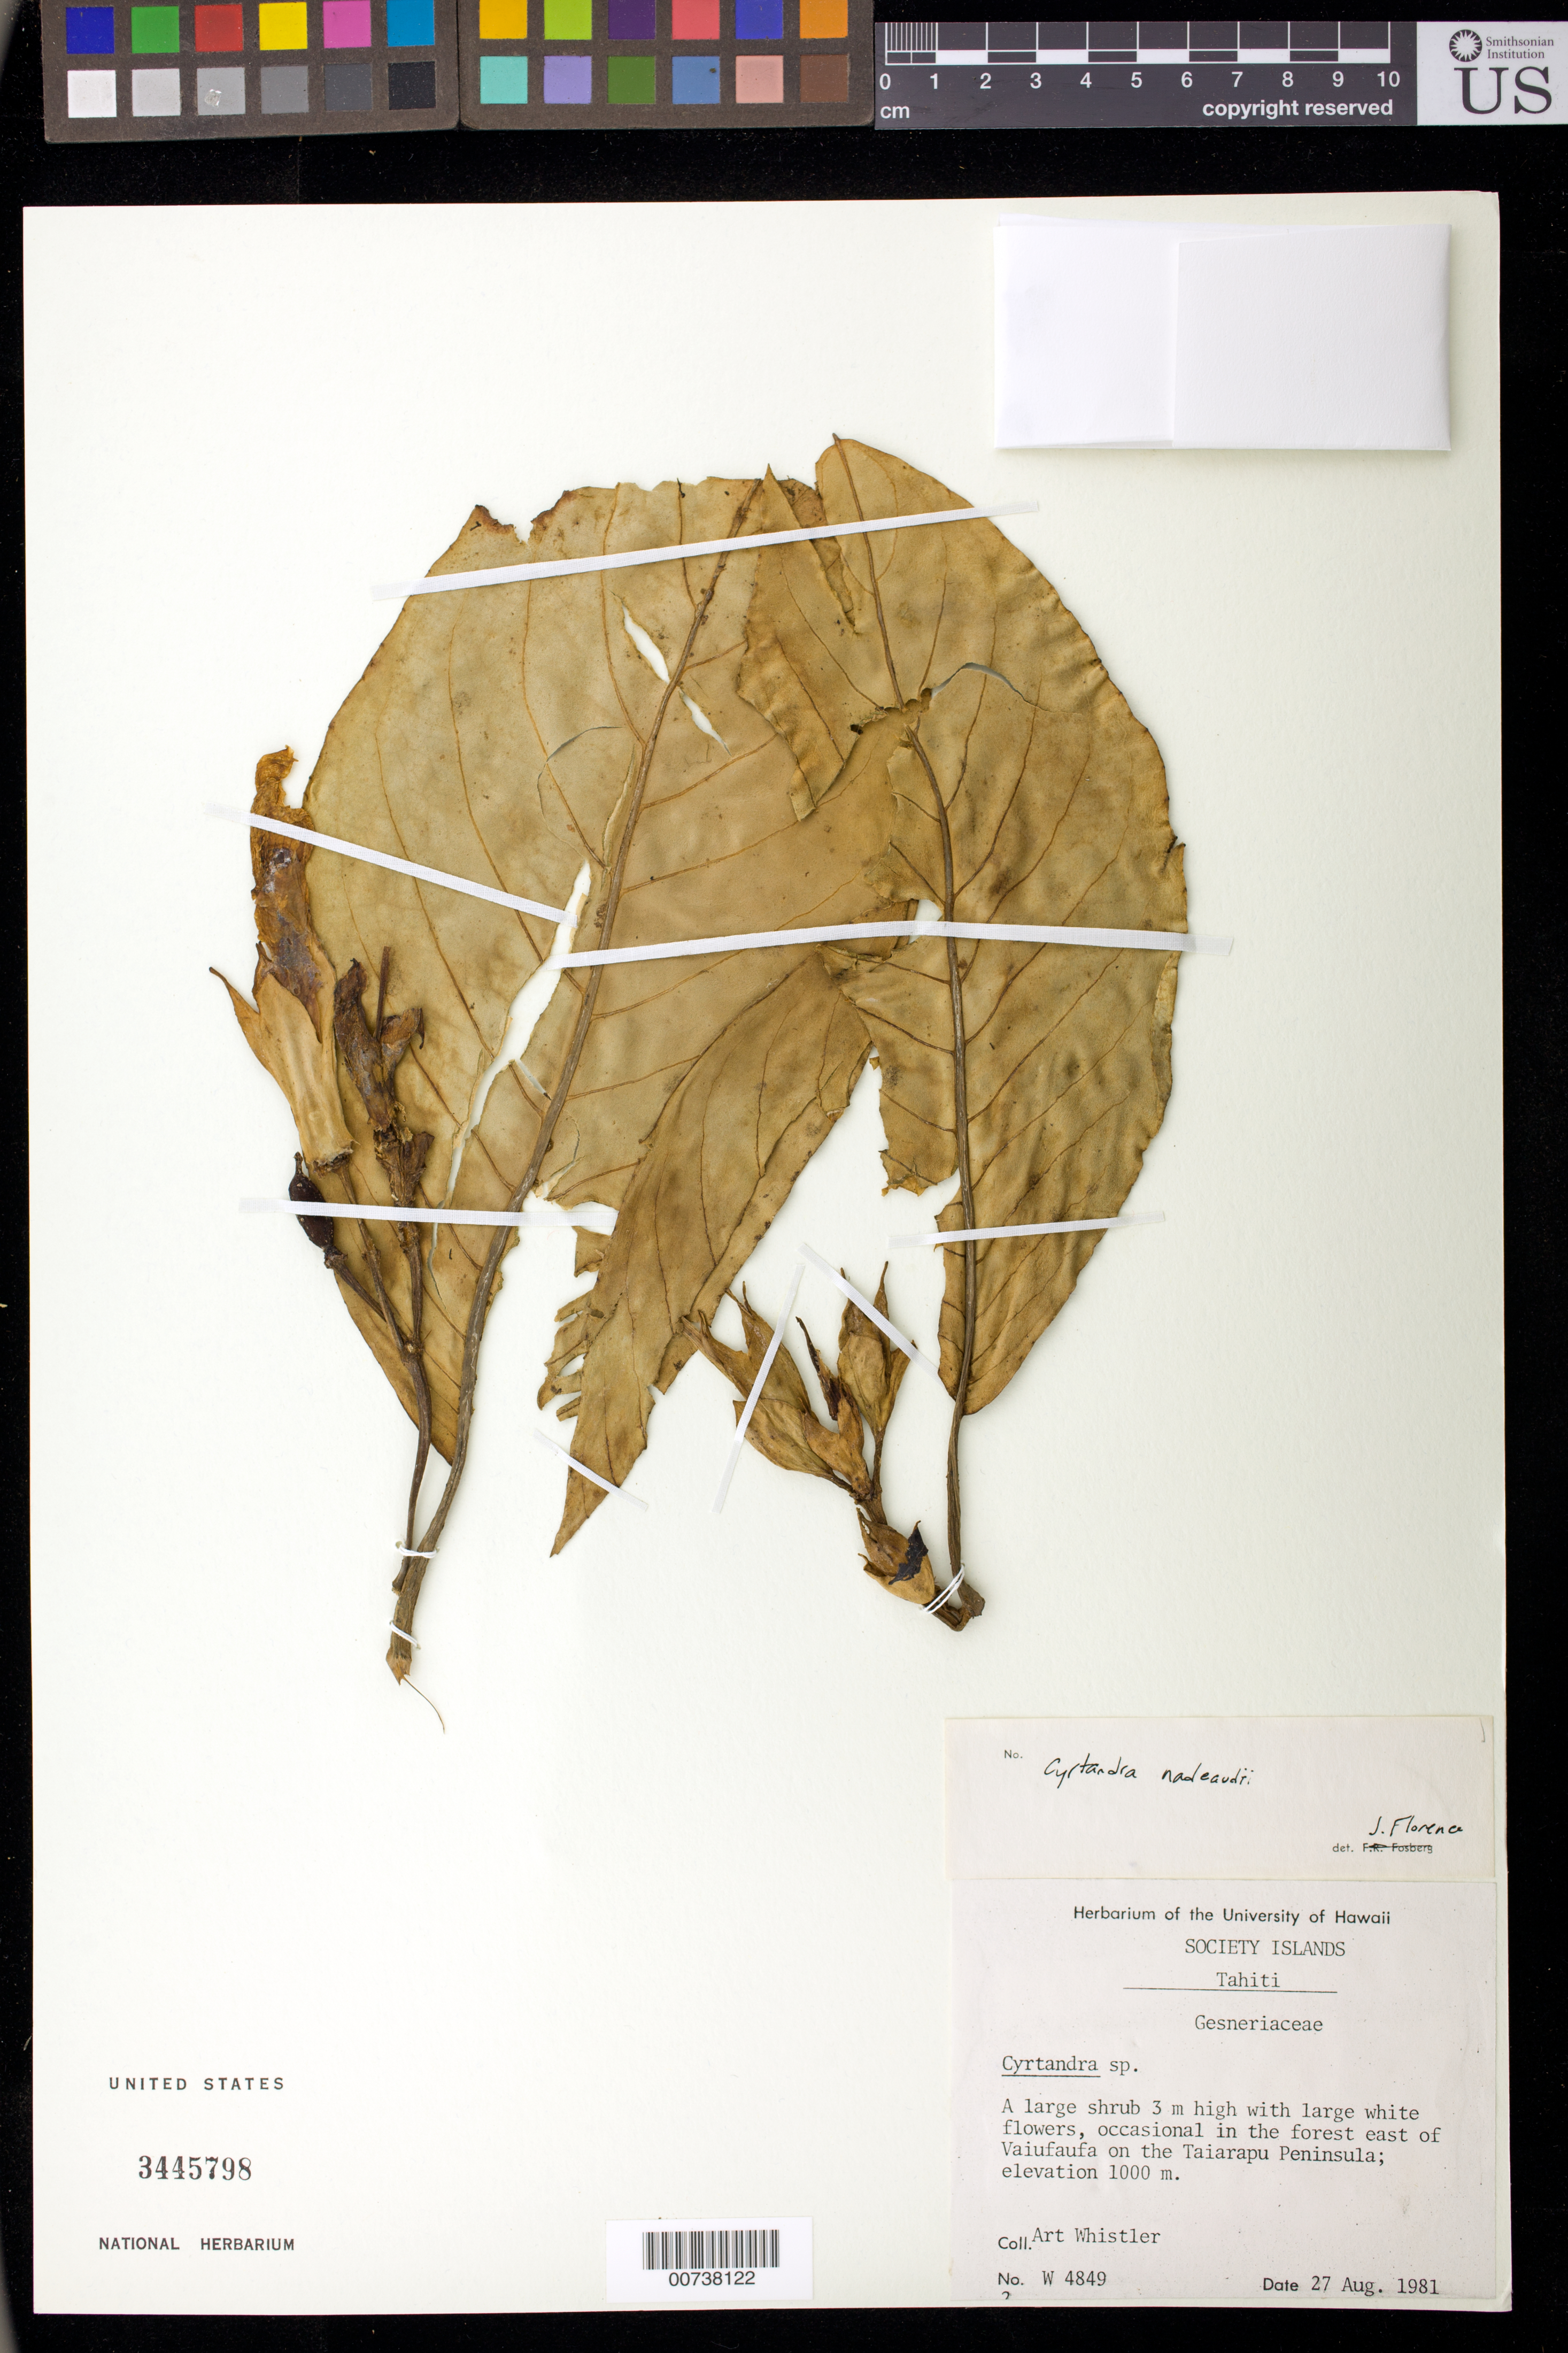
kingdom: Plantae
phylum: Tracheophyta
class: Magnoliopsida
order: Lamiales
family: Gesneriaceae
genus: Cyrtandra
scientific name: Cyrtandra nadeaudii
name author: C.B. Clarke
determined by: Florence, J.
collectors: A. Whistler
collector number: W 4849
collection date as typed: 27 Aug 1981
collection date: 1981-08-27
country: French Polynesia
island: Tahiti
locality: Occasional in the forest east of Vaiufaufa on the Taiarapu Peninsula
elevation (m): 1000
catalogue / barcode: US 3445798